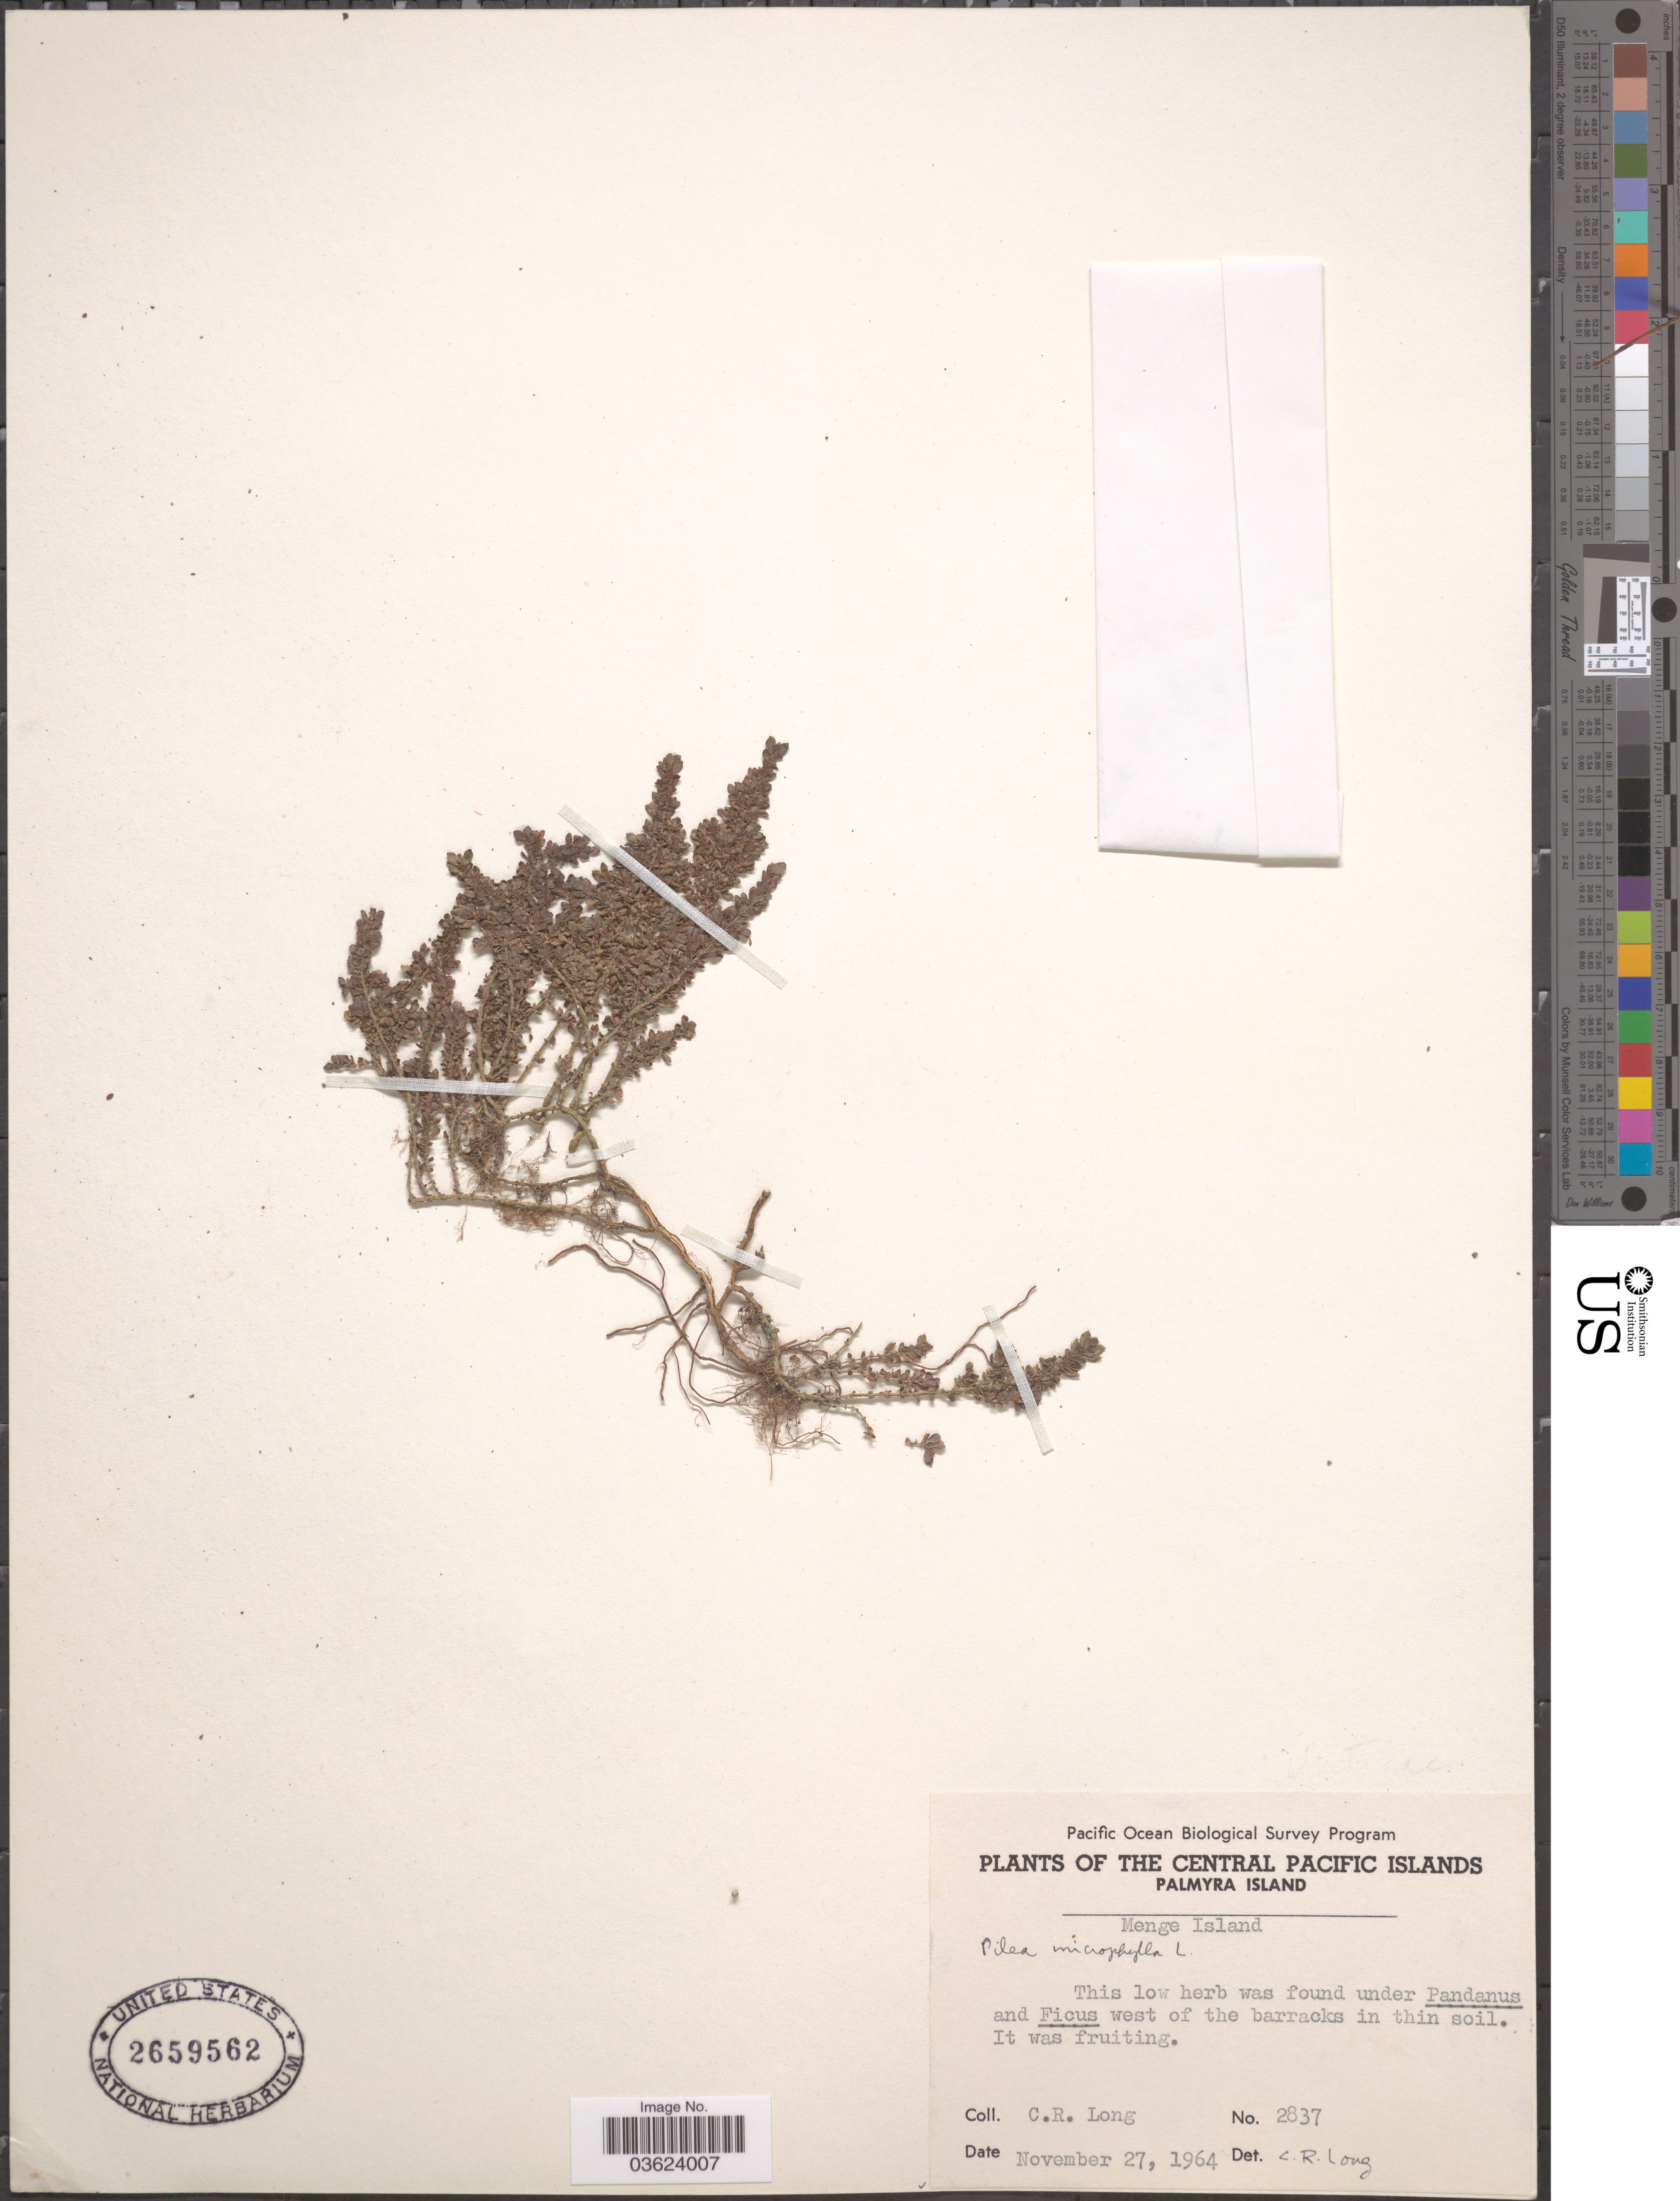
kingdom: Plantae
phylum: Tracheophyta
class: Magnoliopsida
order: Rosales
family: Urticaceae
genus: Pilea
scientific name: Pilea microphylla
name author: (L.) Liebm.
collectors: C. R. Long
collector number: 2837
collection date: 1964-11-27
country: U.S. Administered Pacific Islands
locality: The Central Pacific Islands. Palmyra Island. Menge Island.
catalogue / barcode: US 2659562